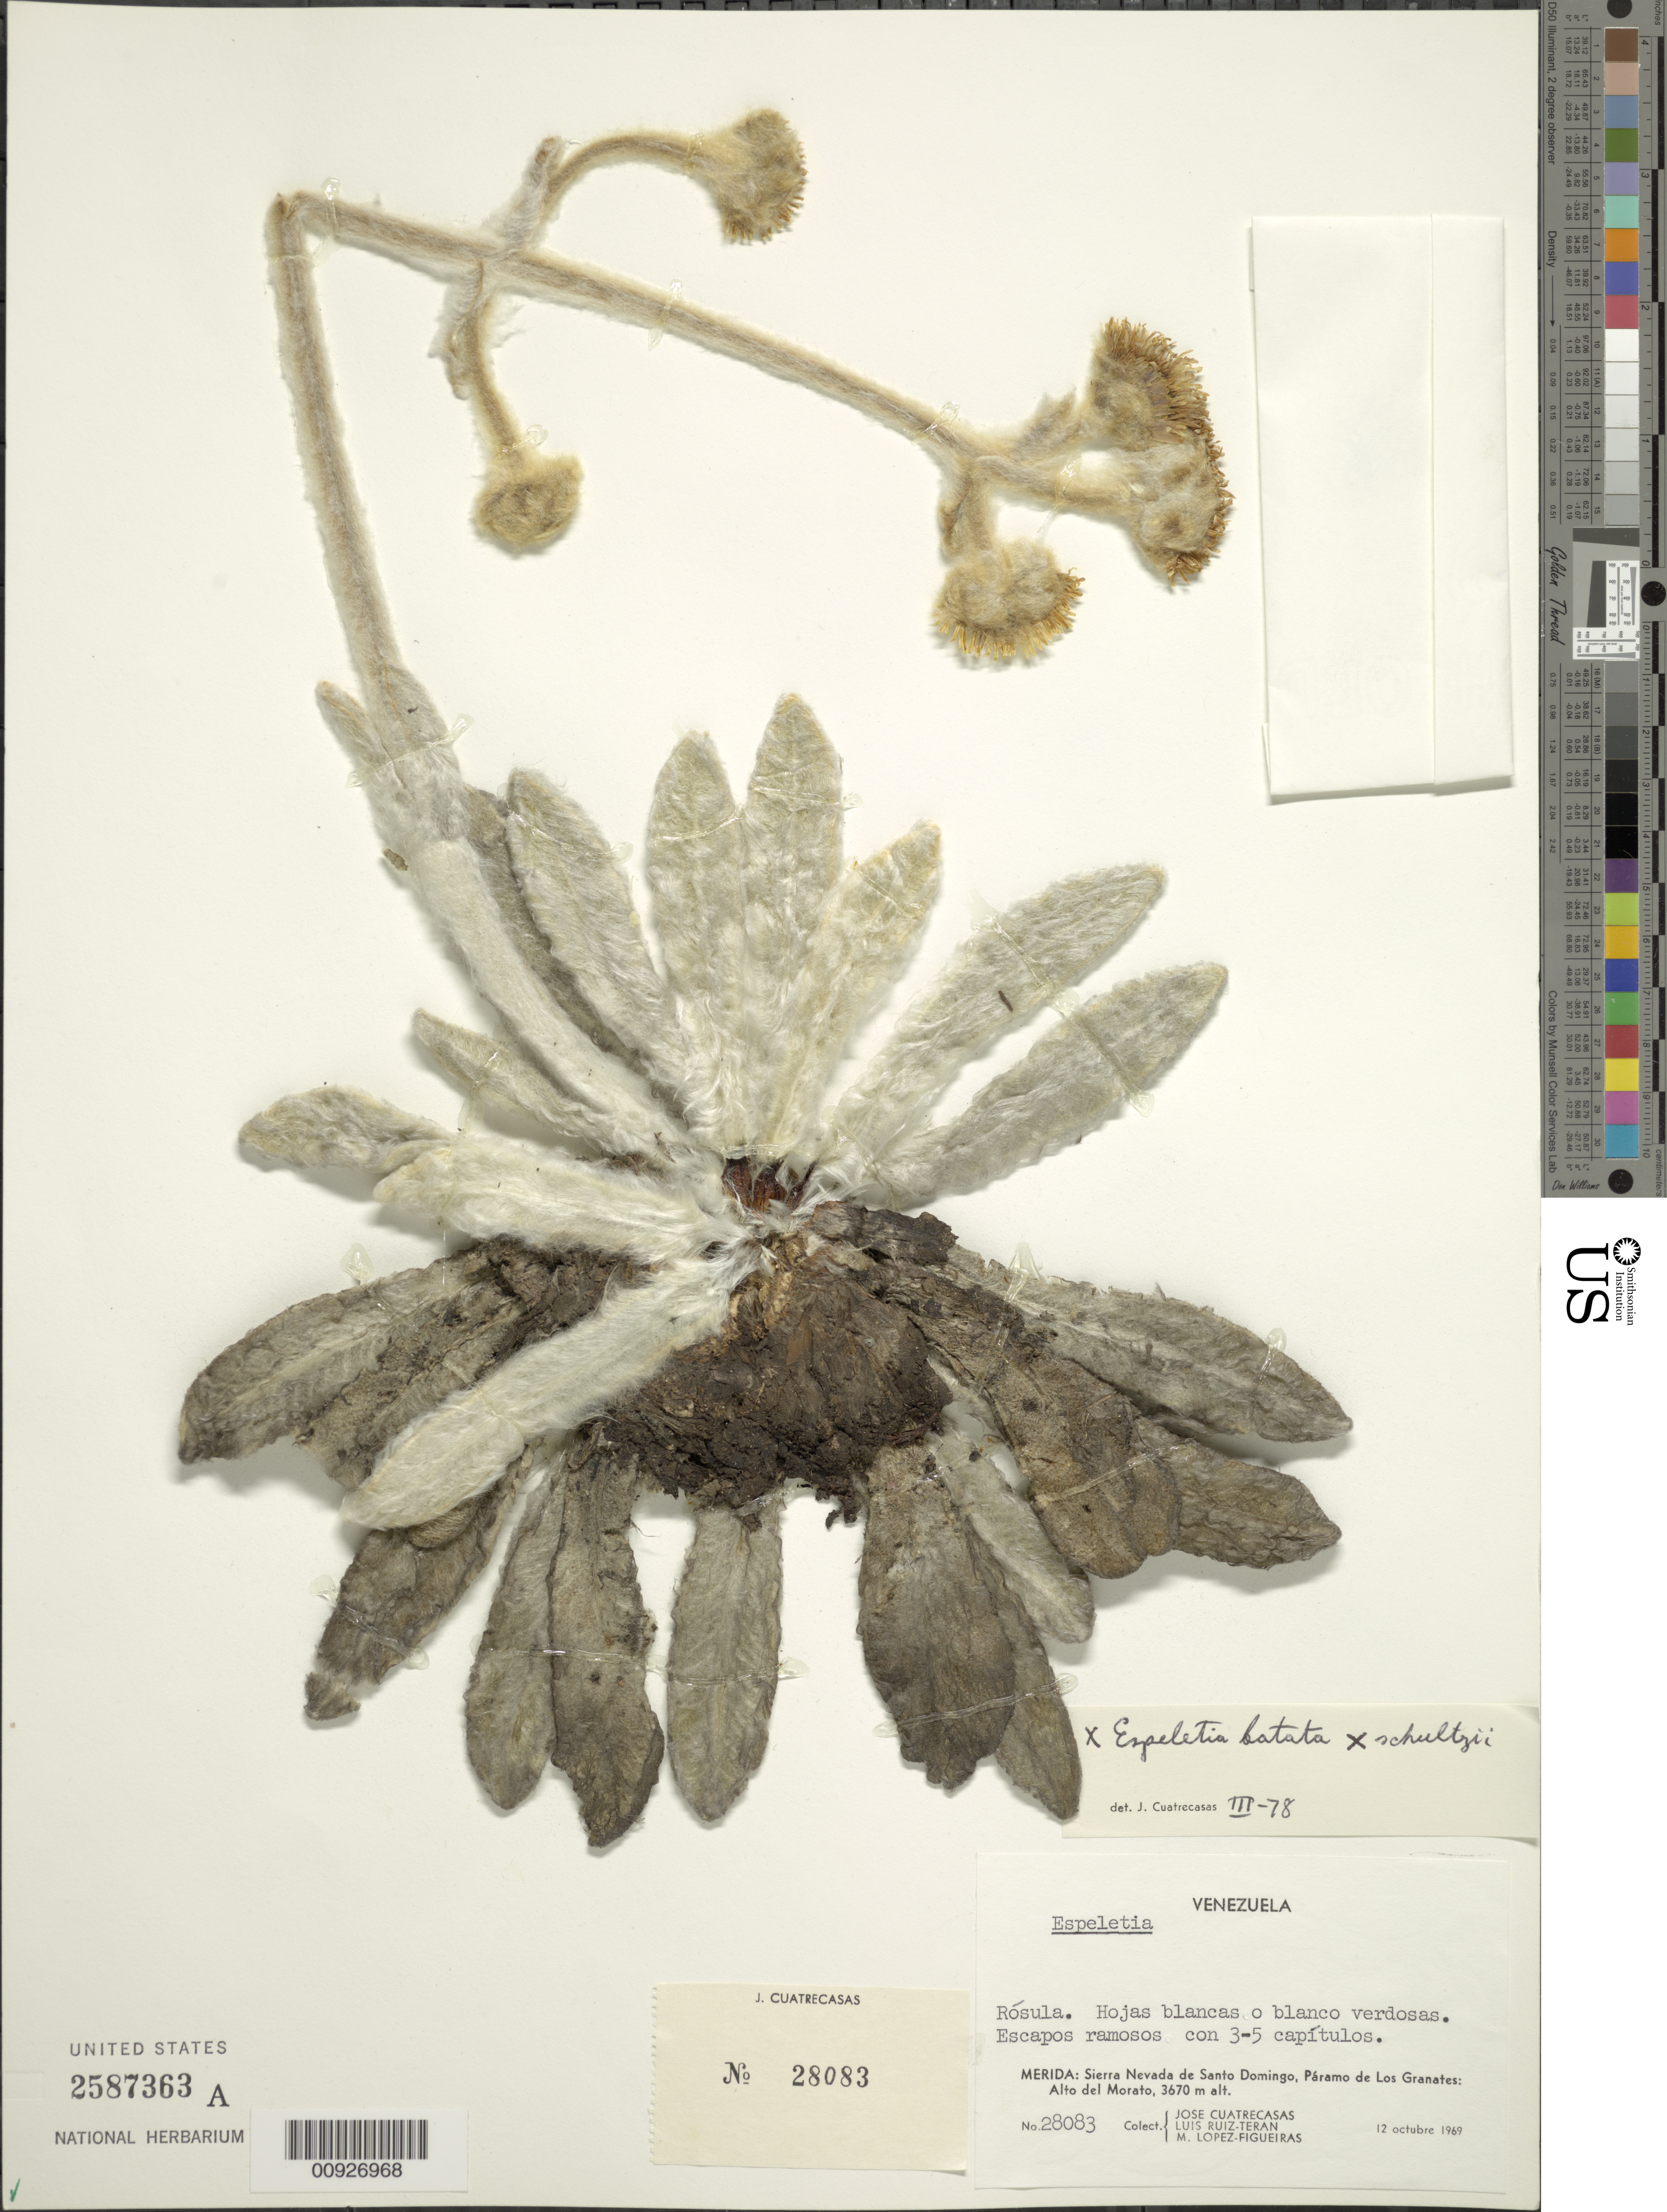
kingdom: Plantae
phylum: Tracheophyta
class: Magnoliopsida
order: Asterales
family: Asteraceae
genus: Espeletia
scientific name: Espeletia schultzii x E. batata Cuatrec.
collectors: J. Cuatrecasas, L. E. Ruíz-Terán & M. López Figueiras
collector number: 28083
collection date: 1969-10-12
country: Venezuela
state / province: Mérida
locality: Páramo de Los Granates. Sierra nevada de Santo Domingo, Páramo de Los Granates: Alto del Morato.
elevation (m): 3670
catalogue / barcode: US 2587363A